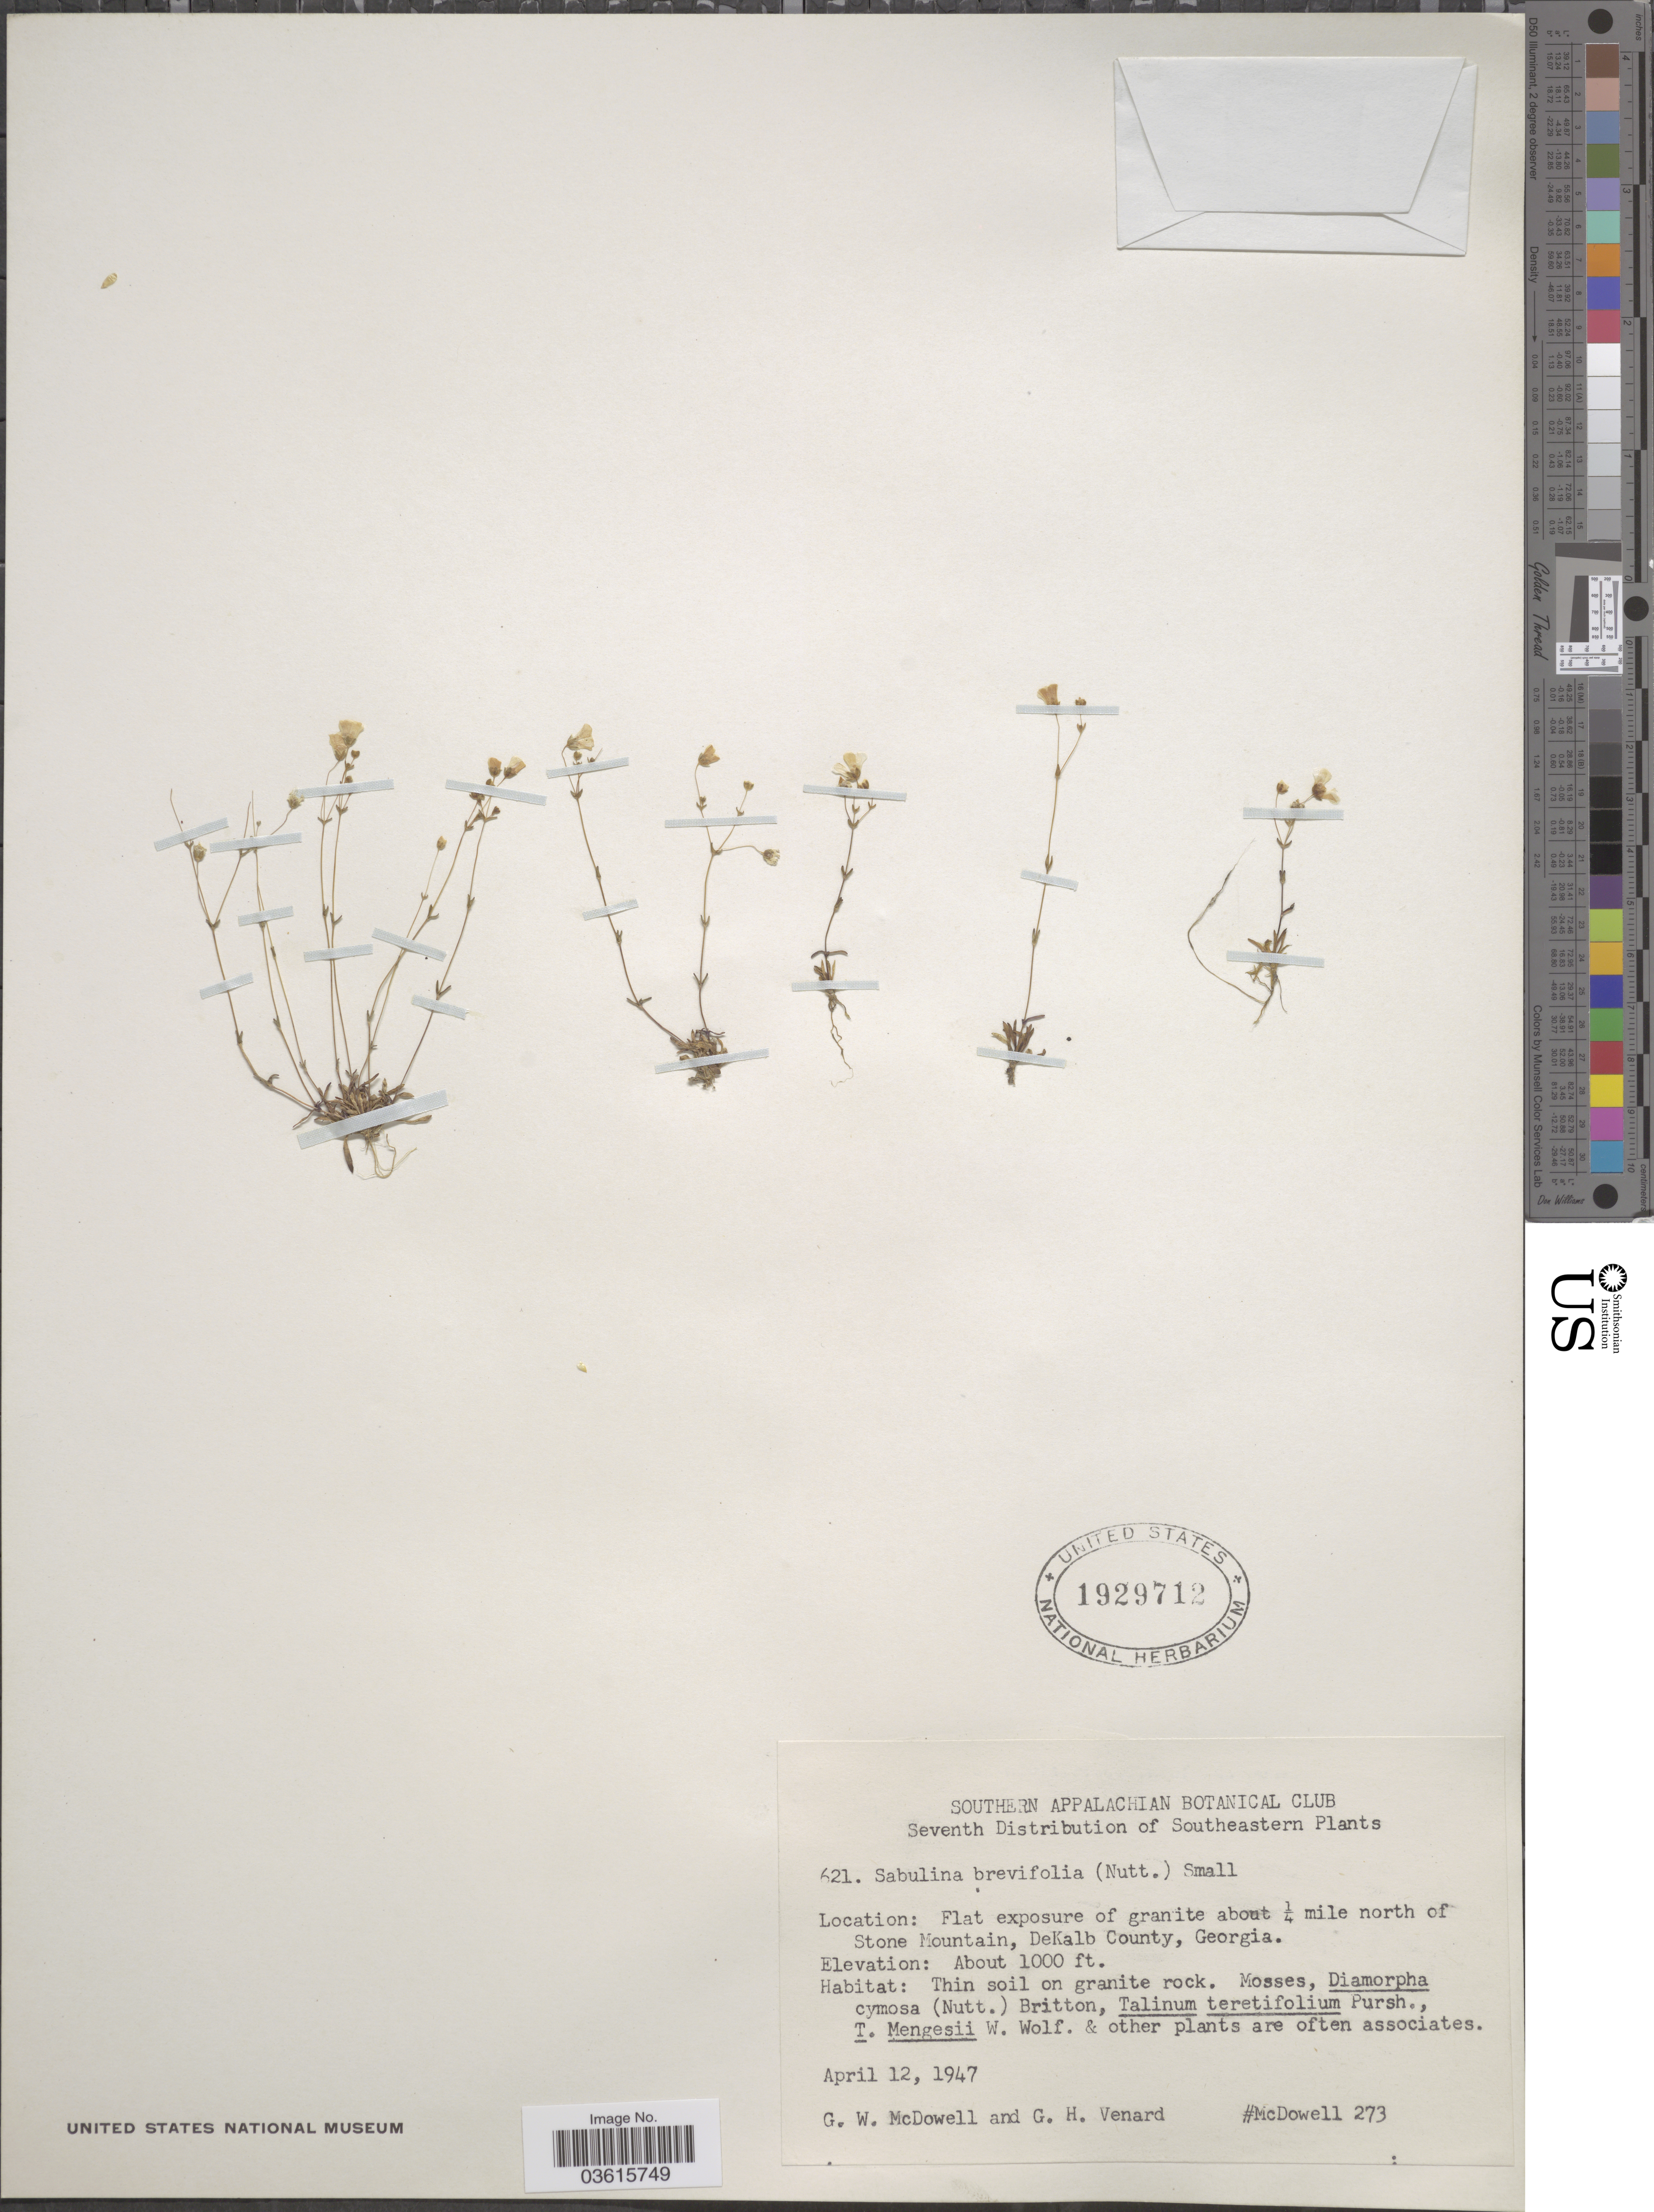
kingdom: Plantae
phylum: Tracheophyta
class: Magnoliopsida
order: Caryophyllales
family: Caryophyllaceae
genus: Minuartia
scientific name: Minuartia brevifolia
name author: Mattf.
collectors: G. McDowell & G. Venard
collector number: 621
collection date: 1947-04-12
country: United States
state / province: Georgia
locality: Southeastern. Flat exposure of granite about ¼ mile north of Stone Mountain, DeKalb County.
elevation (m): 305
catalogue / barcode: US 1929712